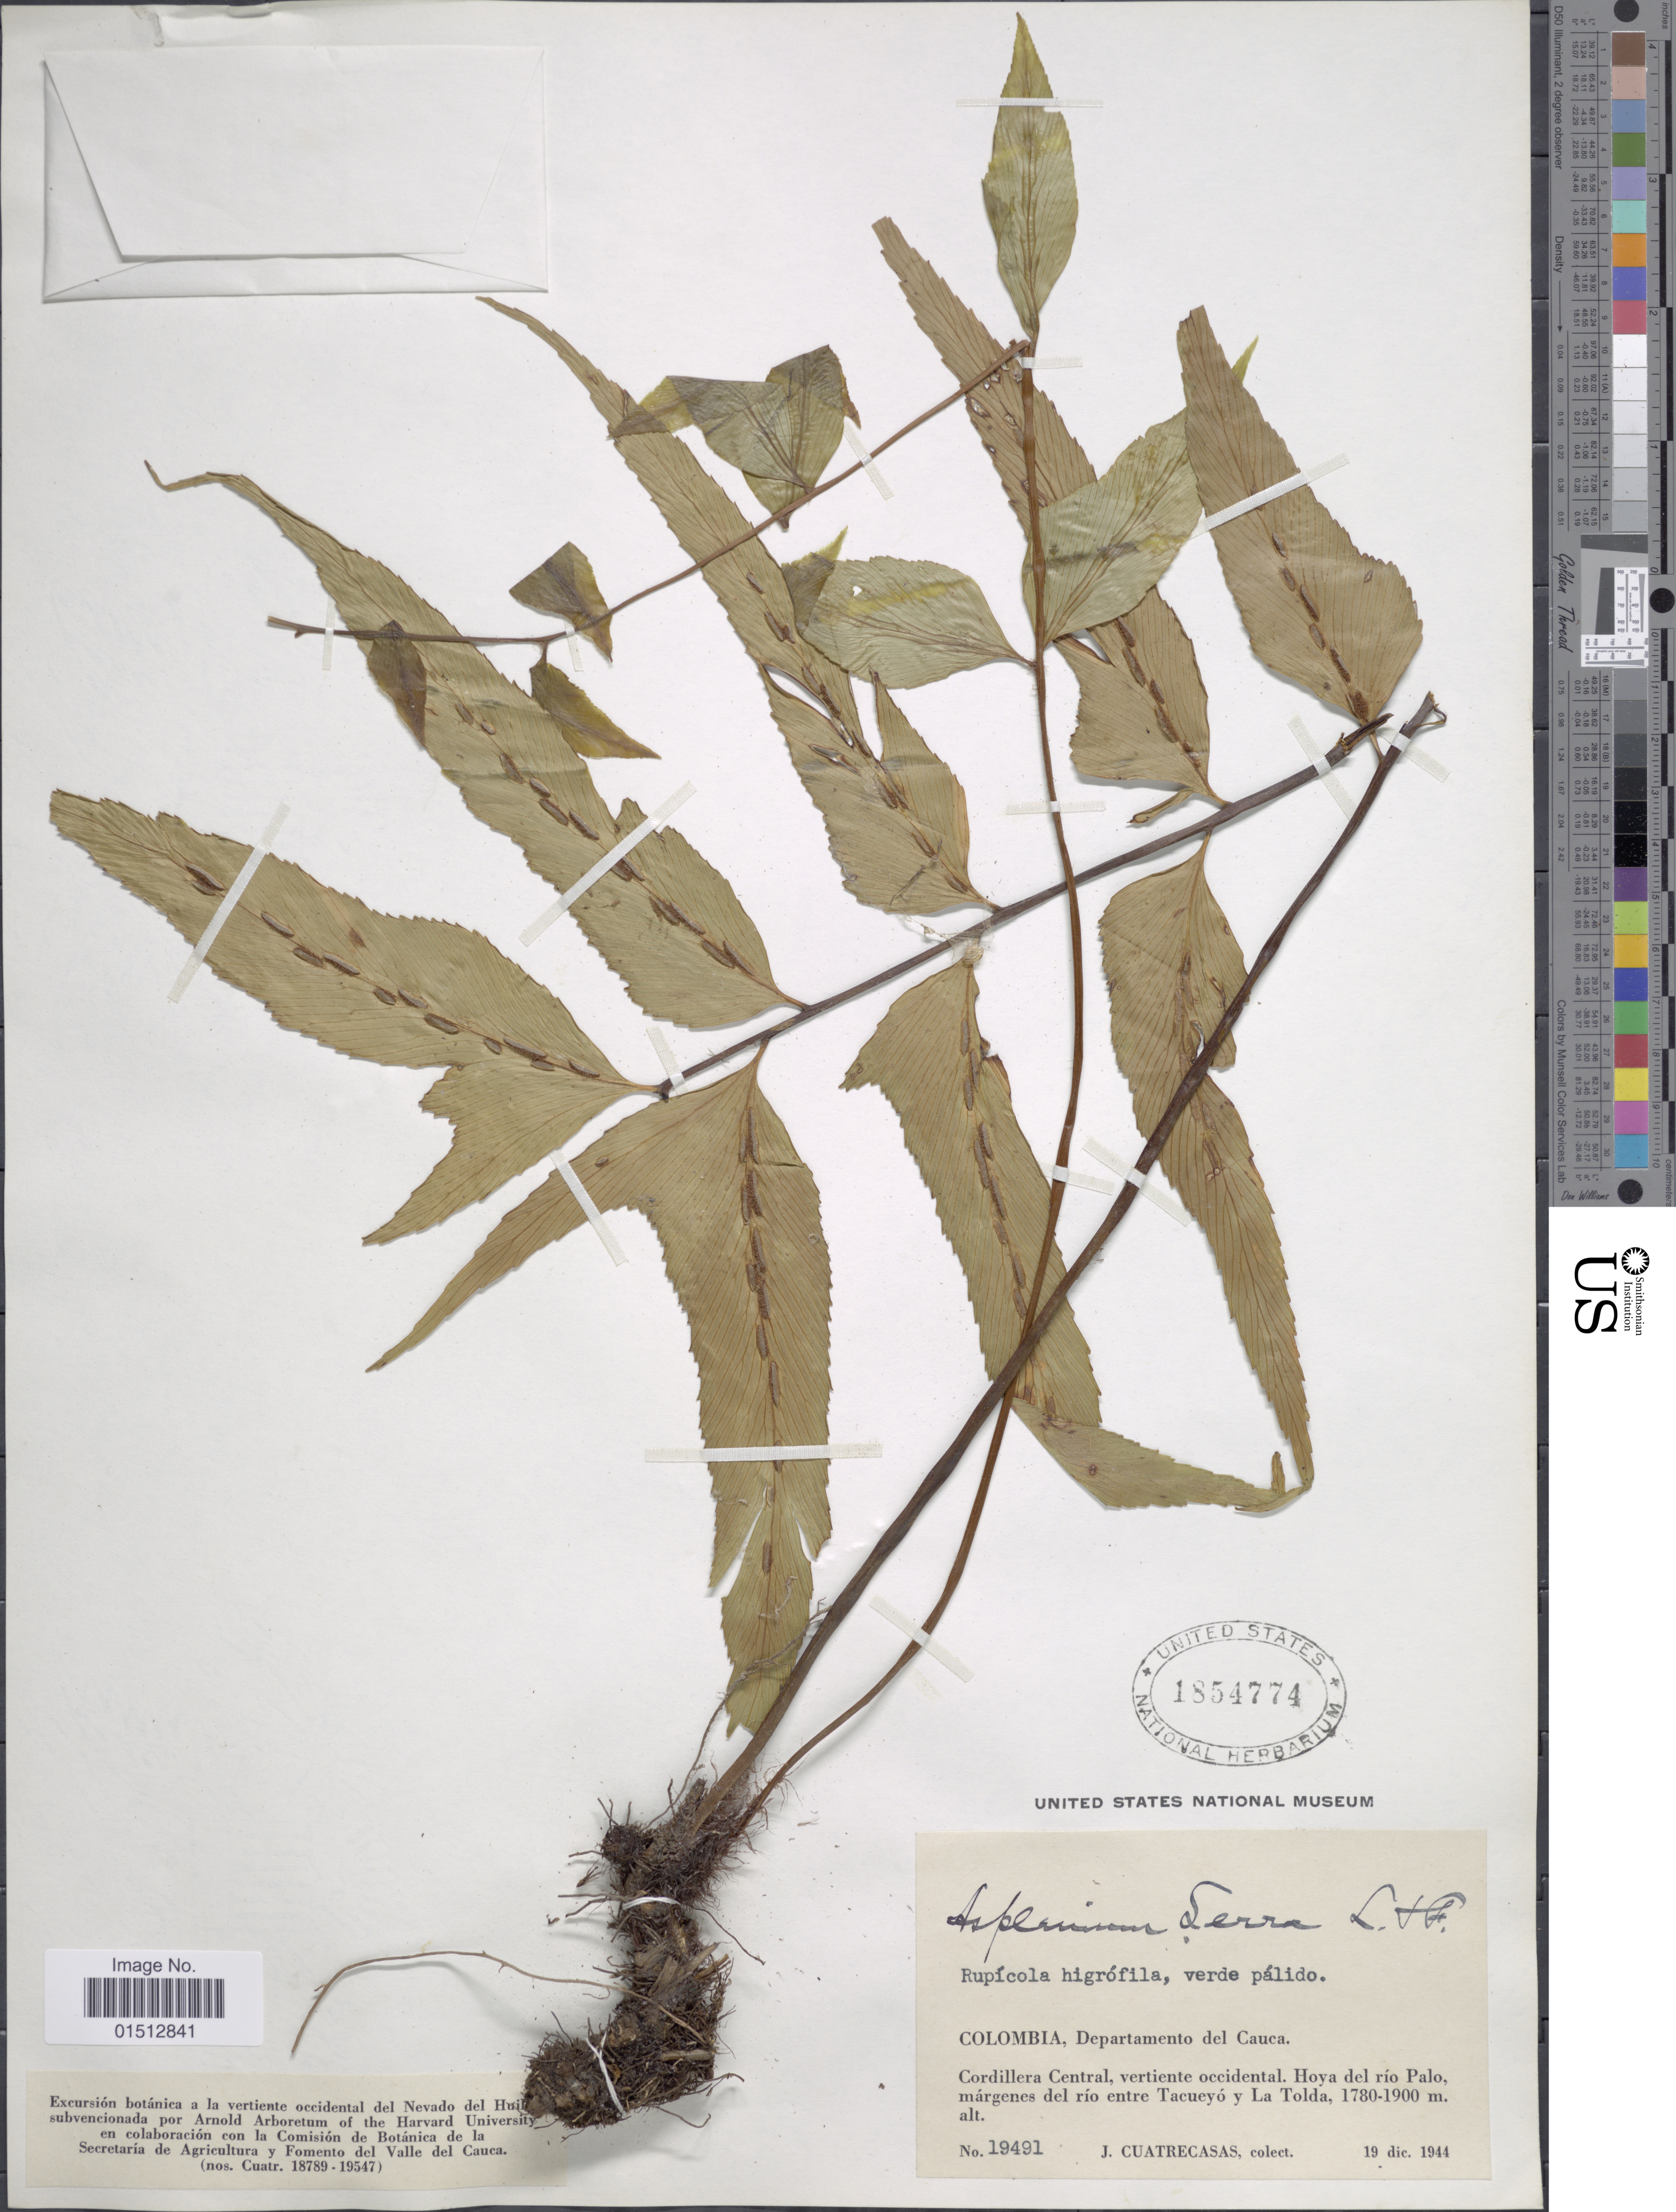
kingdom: Plantae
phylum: Tracheophyta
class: Polypodiopsida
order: Polypodiales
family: Aspleniaceae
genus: Asplenium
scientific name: Asplenium serra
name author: Langsd. & Fisch.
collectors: J. Cuatrecasas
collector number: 19491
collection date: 1944-12-19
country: Colombia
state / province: Cauca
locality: Colobia, Departamento del Cauca. Cordillera Central, vertiente occidental. Hoya del rio Palo, margenes del rio entre Tacueyo y La Tolda.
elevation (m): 1780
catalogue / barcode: US 1854774